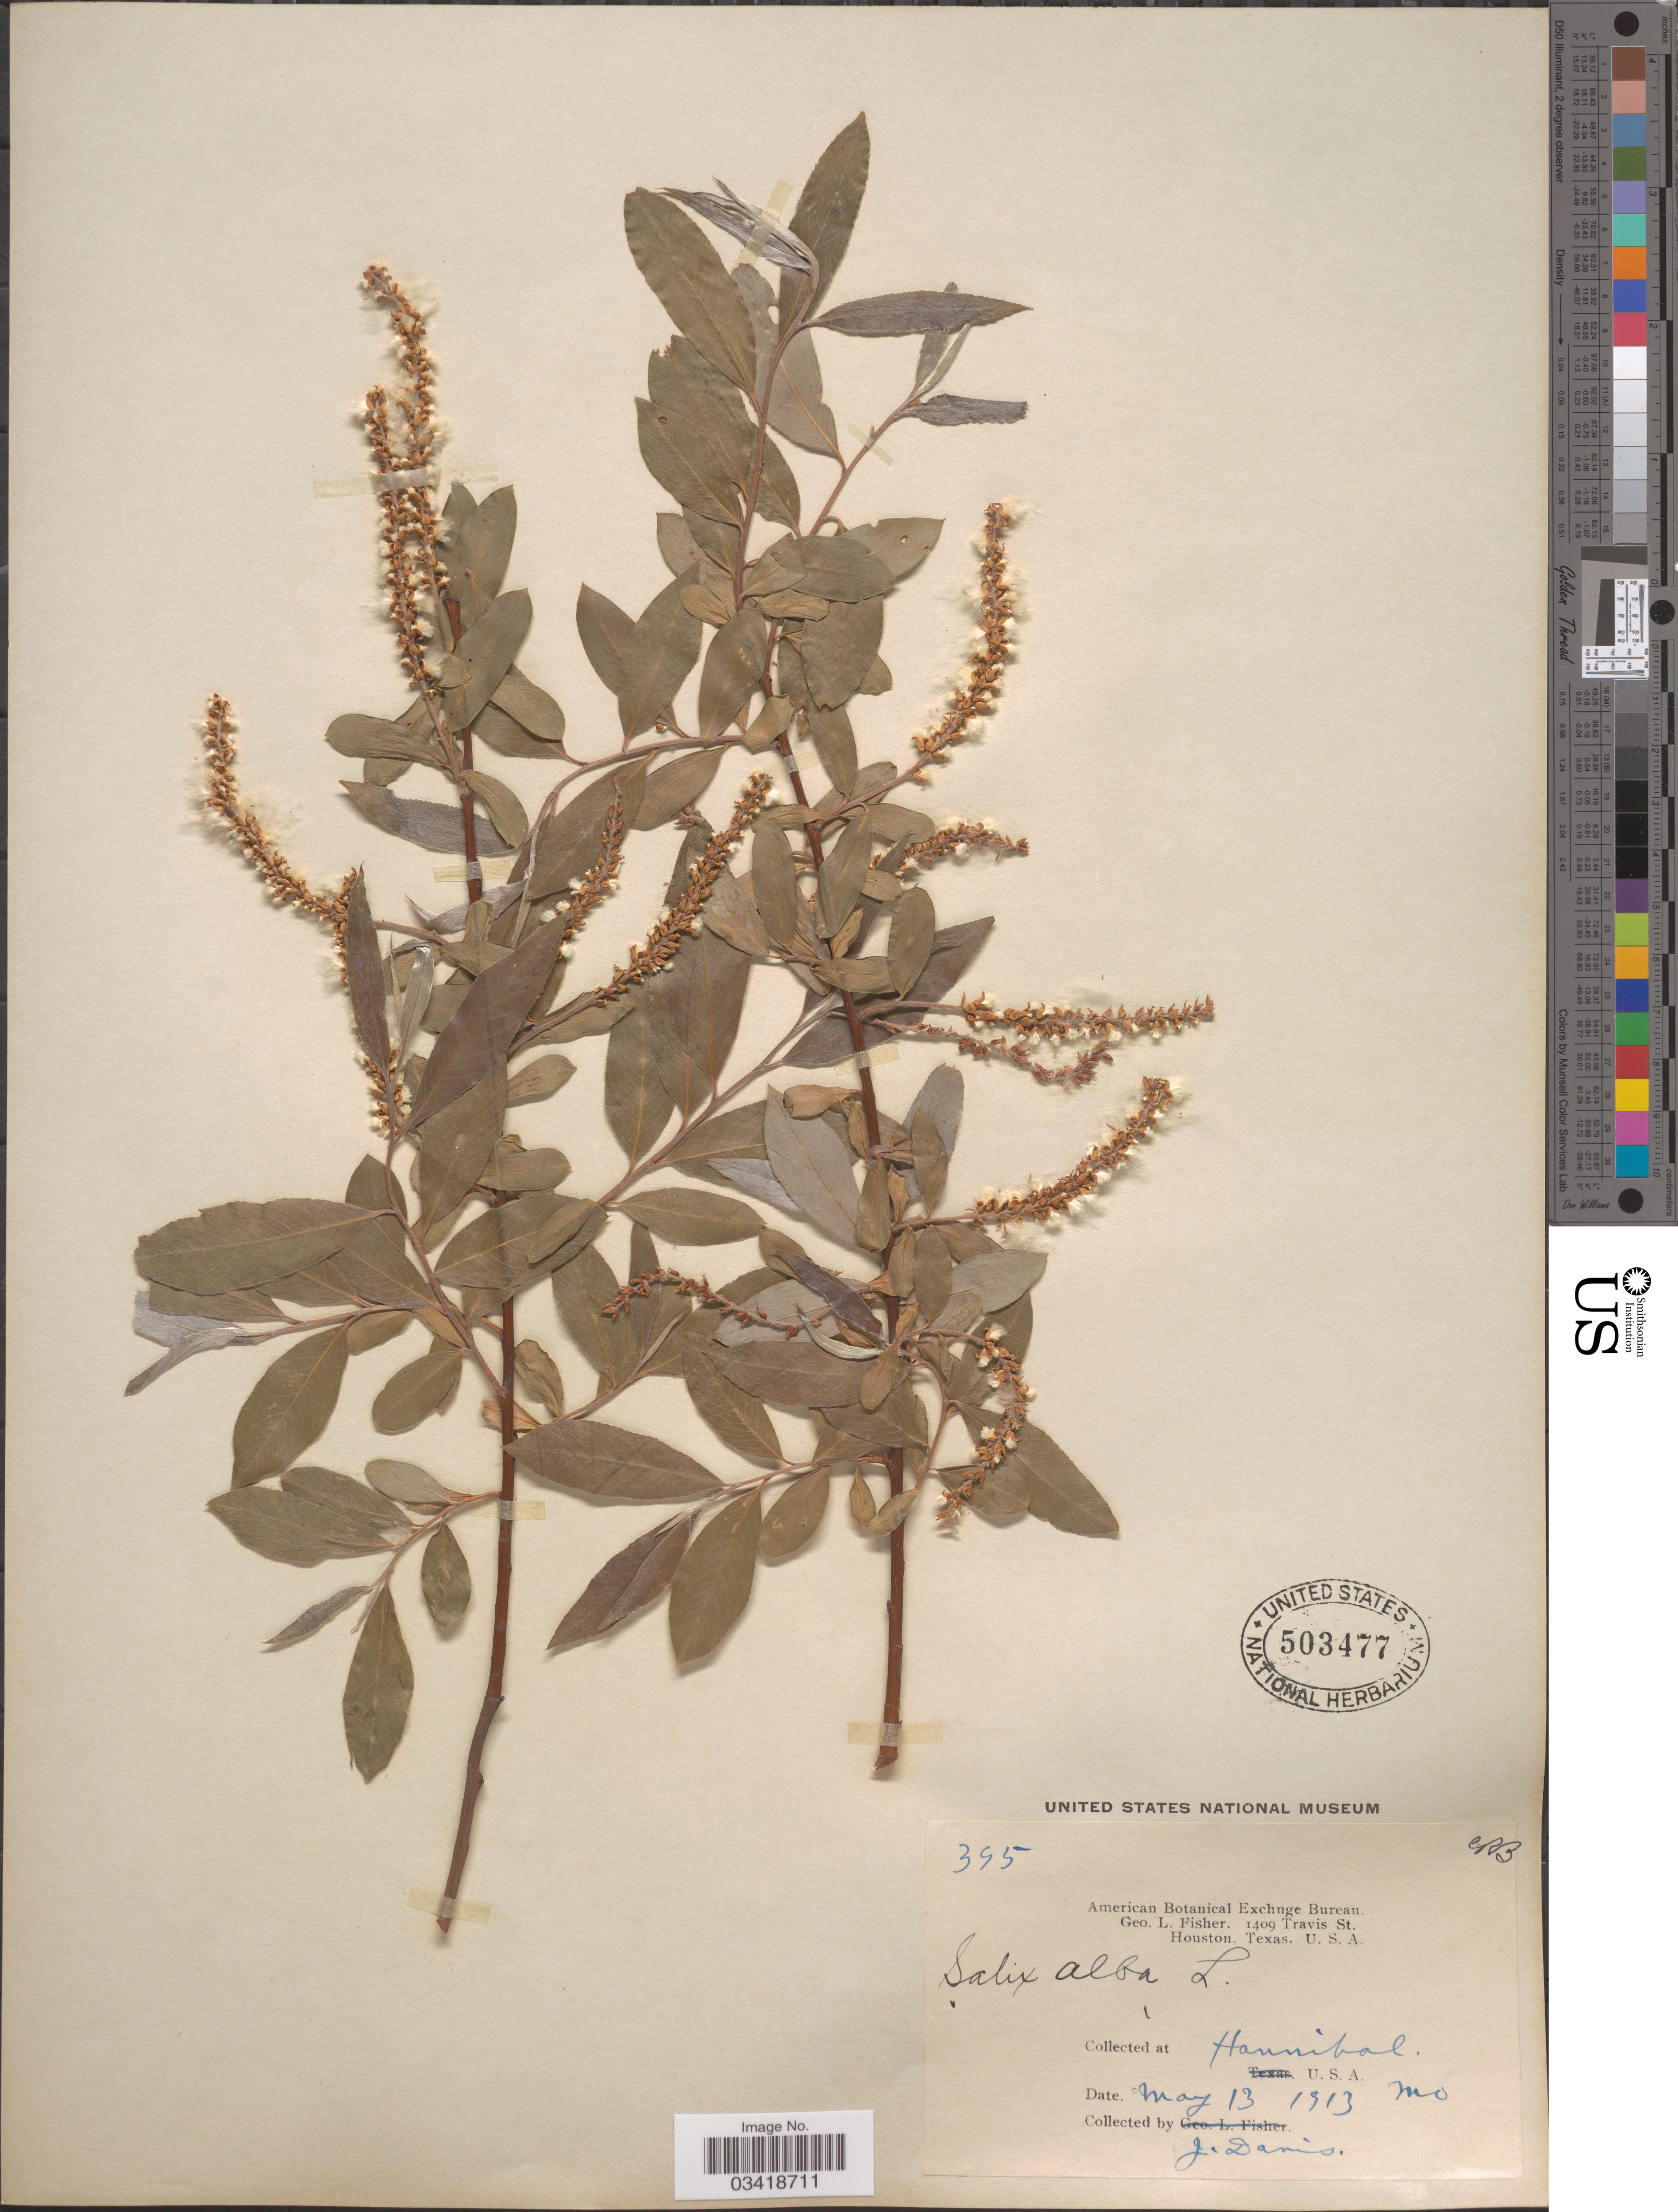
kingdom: Plantae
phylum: Tracheophyta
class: Magnoliopsida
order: Malpighiales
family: Salicaceae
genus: Salix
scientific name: Salix alba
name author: L.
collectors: J. Davis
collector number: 395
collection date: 1913-05-13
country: United States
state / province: Missouri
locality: Hannibal.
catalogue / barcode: US 503477